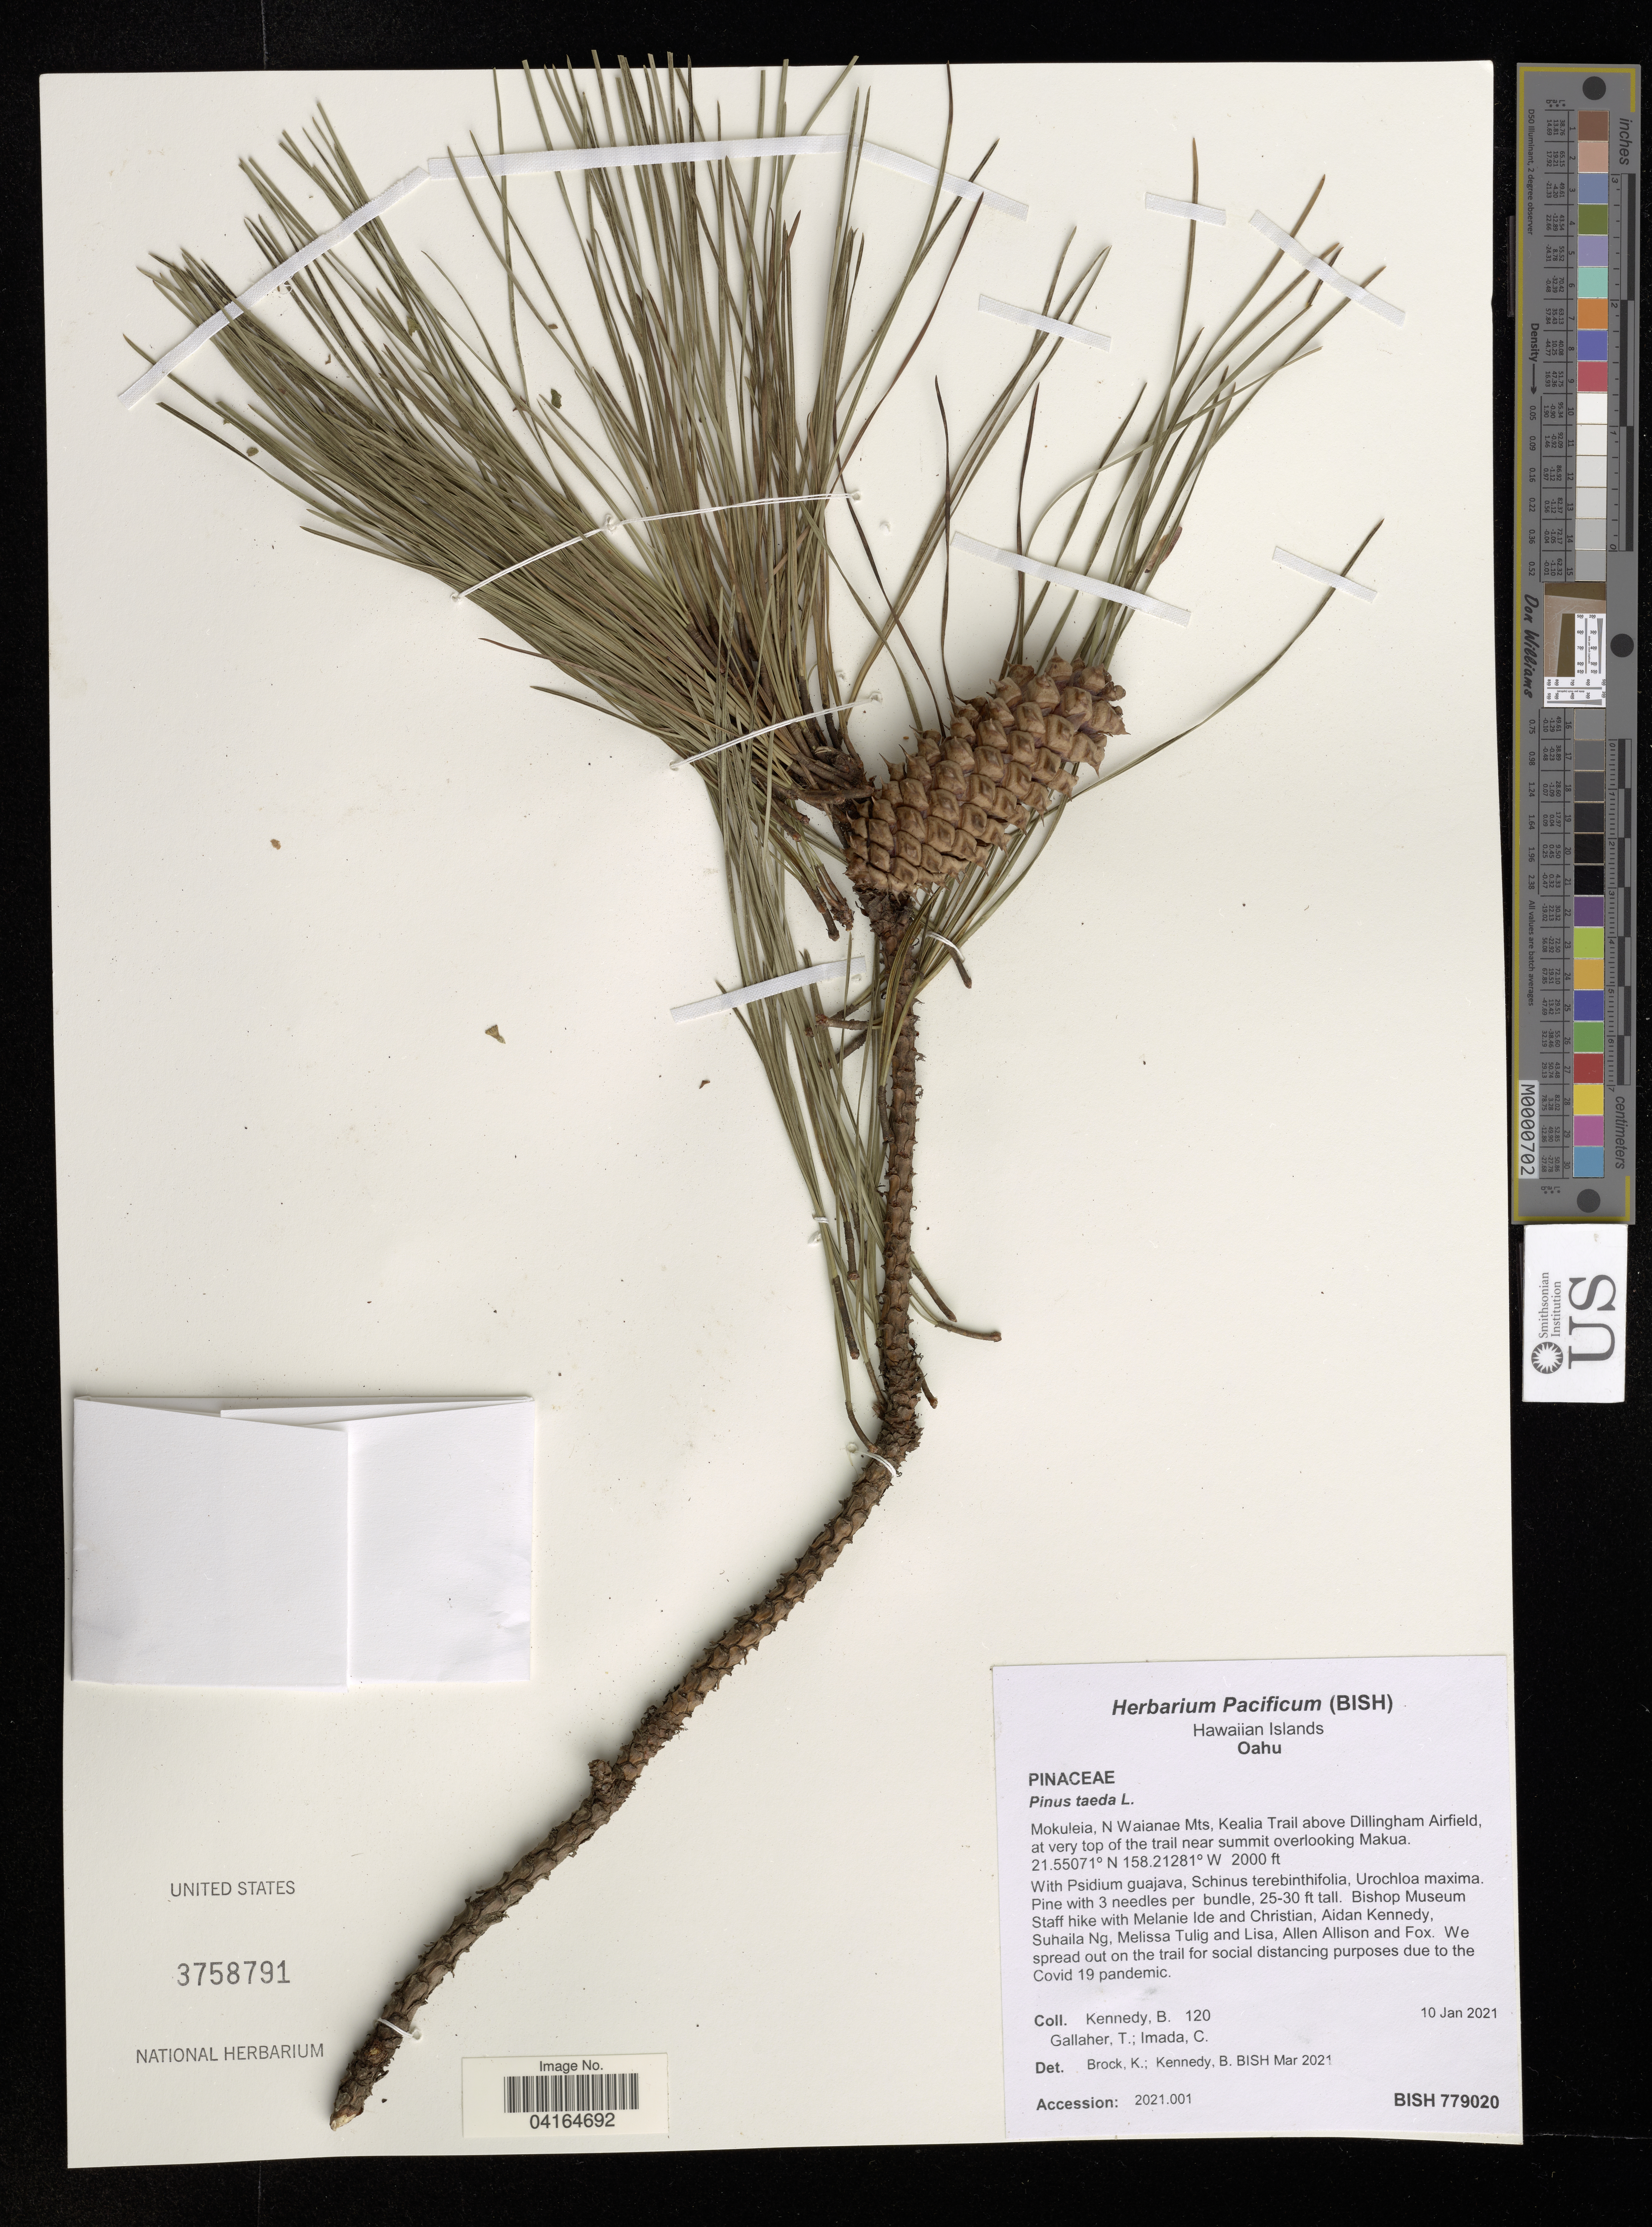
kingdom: Plantae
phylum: Tracheophyta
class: Pinopsida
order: Pinales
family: Pinaceae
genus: Pinus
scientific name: Pinus taeda sensu Blanco non L.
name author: Blanco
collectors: B. Kennedy, T. Gallaher & C. Imada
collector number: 120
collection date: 2021-01-10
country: United States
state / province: Hawaii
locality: Hawaiian Islands. Oahu. Mokuleia, N Waianae Mts, Kealia Trail above Dillingham Airfield, at very top of the trail near summit overlooking Makua.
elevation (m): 610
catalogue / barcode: US 3758791